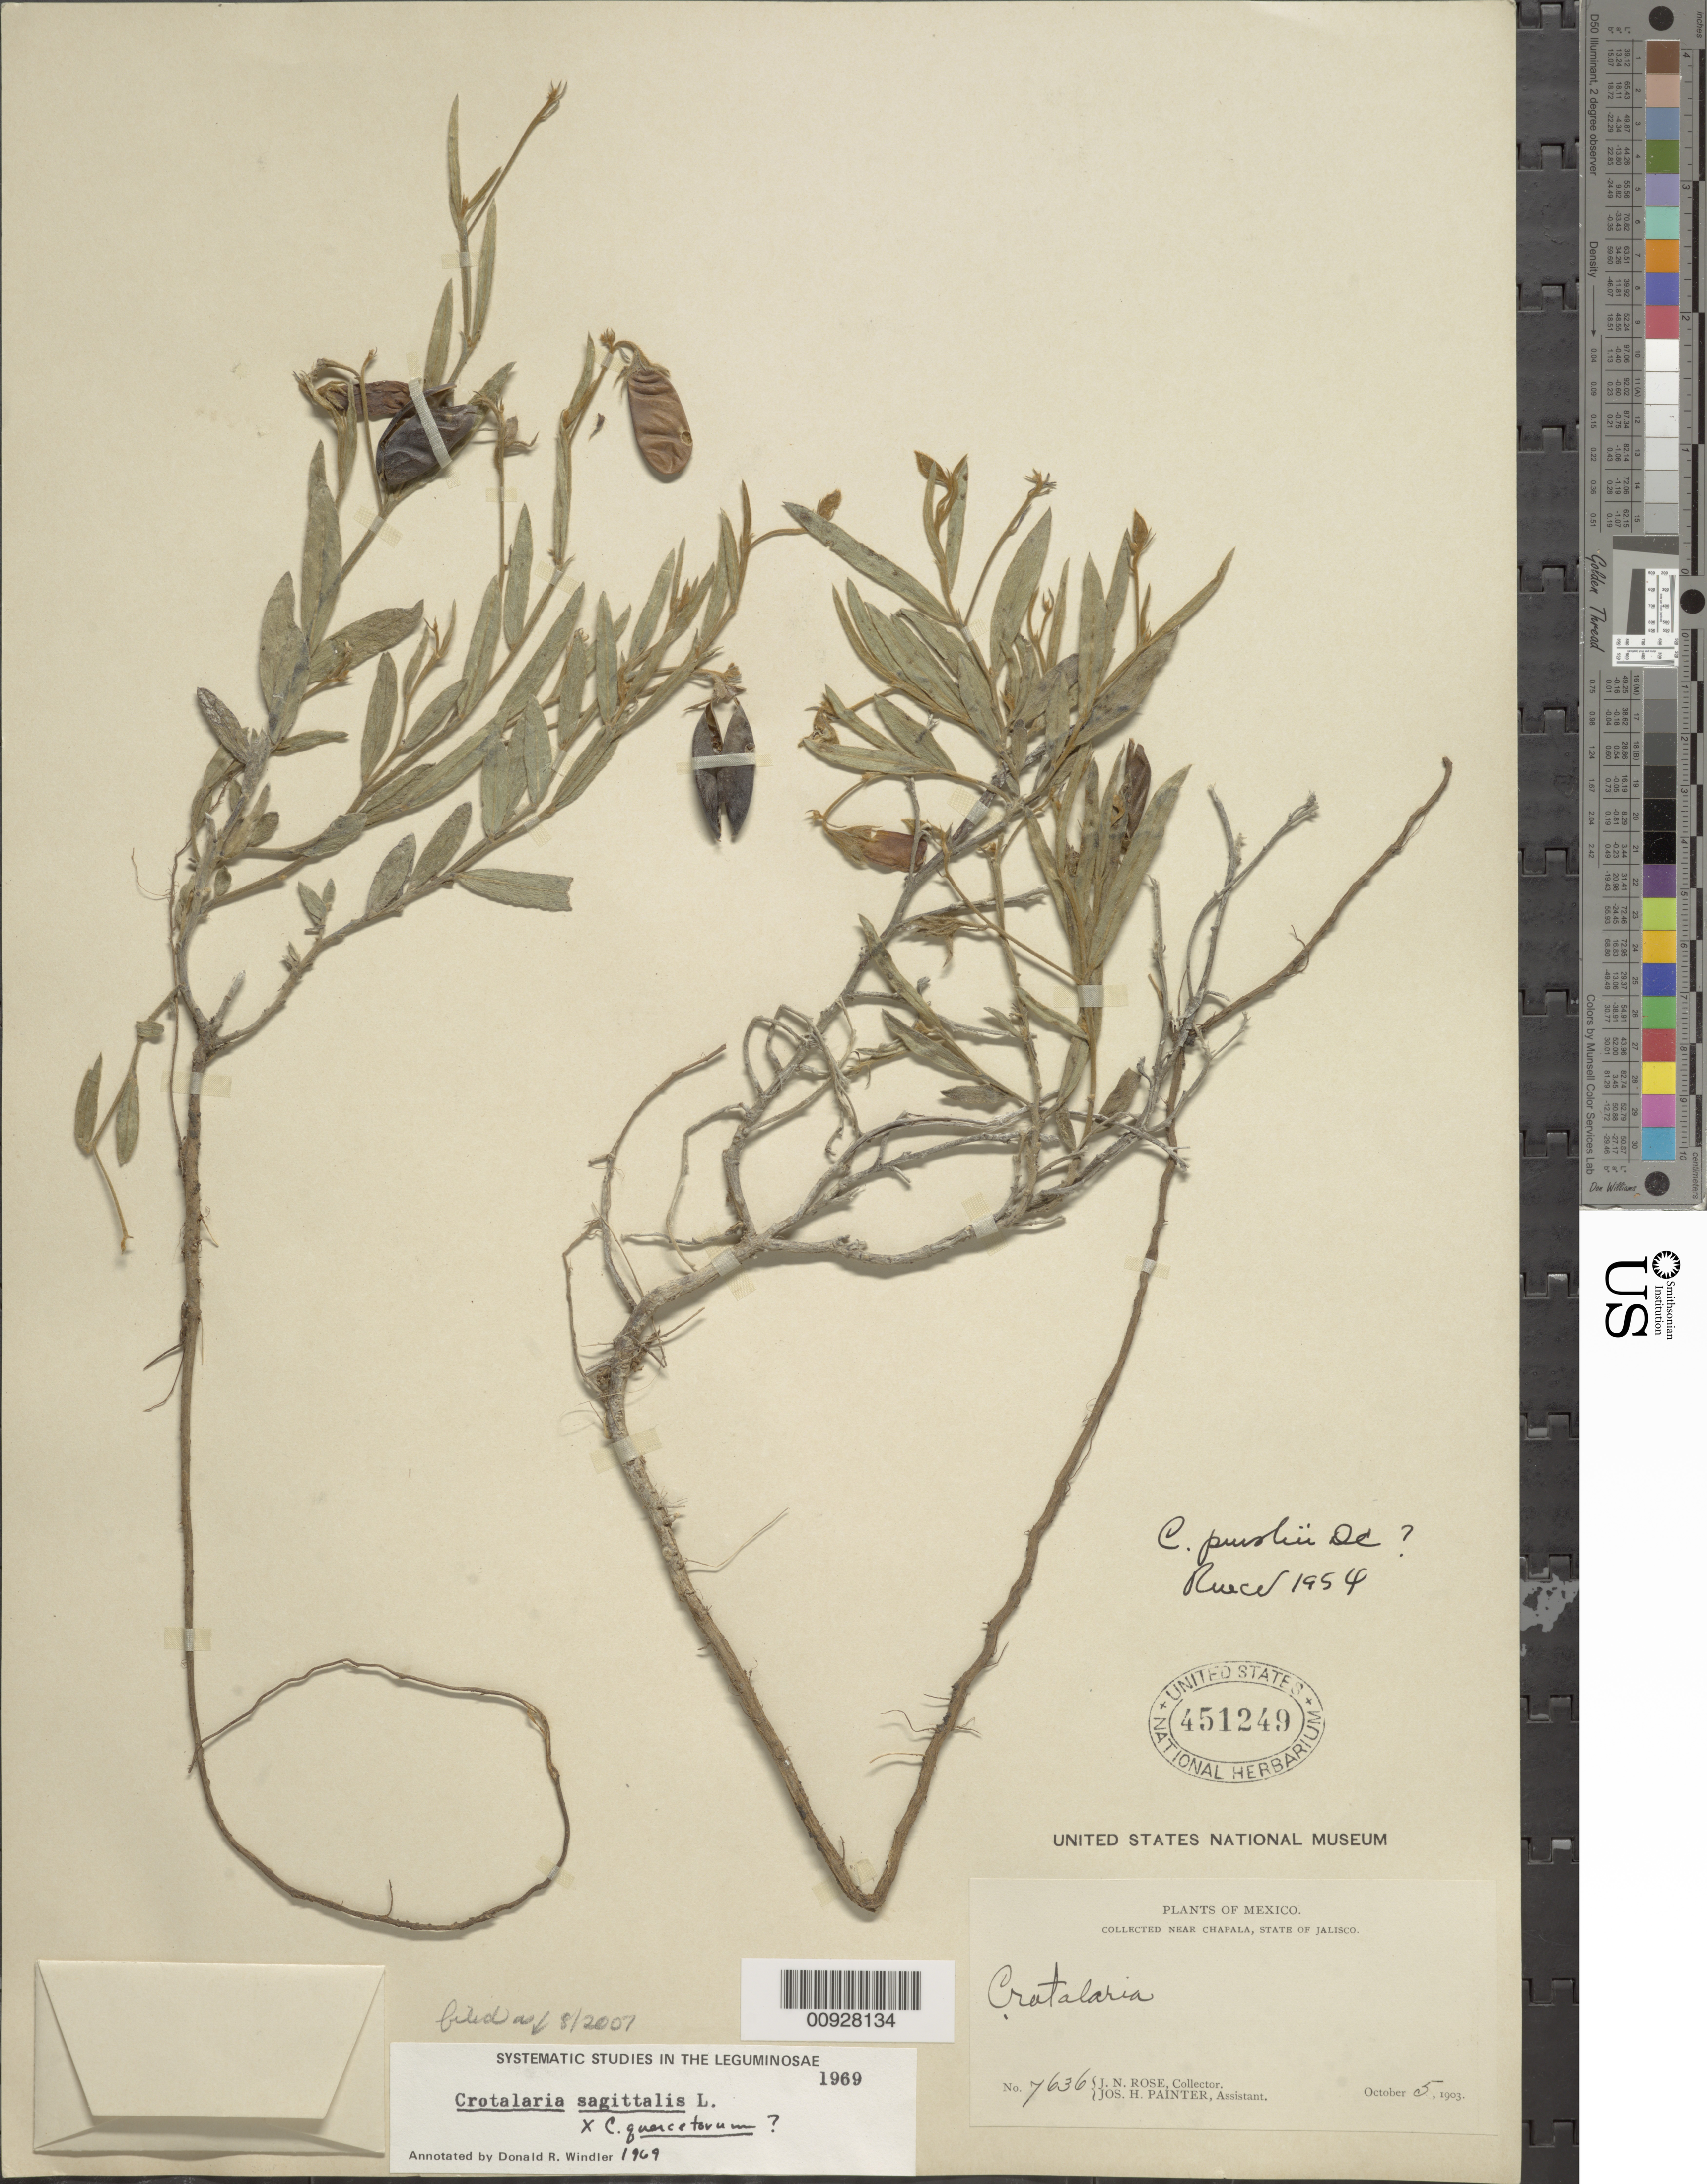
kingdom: Plantae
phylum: Tracheophyta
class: Magnoliopsida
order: Fabales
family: Fabaceae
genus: Crotalaria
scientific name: Crotalaria sagittalis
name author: L.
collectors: J. N. Rose & J. H. Painter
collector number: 7636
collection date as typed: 05 Oct 1903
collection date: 1903-10-05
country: Mexico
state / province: Jalisco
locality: Near Chapala, State of Jalisco.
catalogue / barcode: US 451249